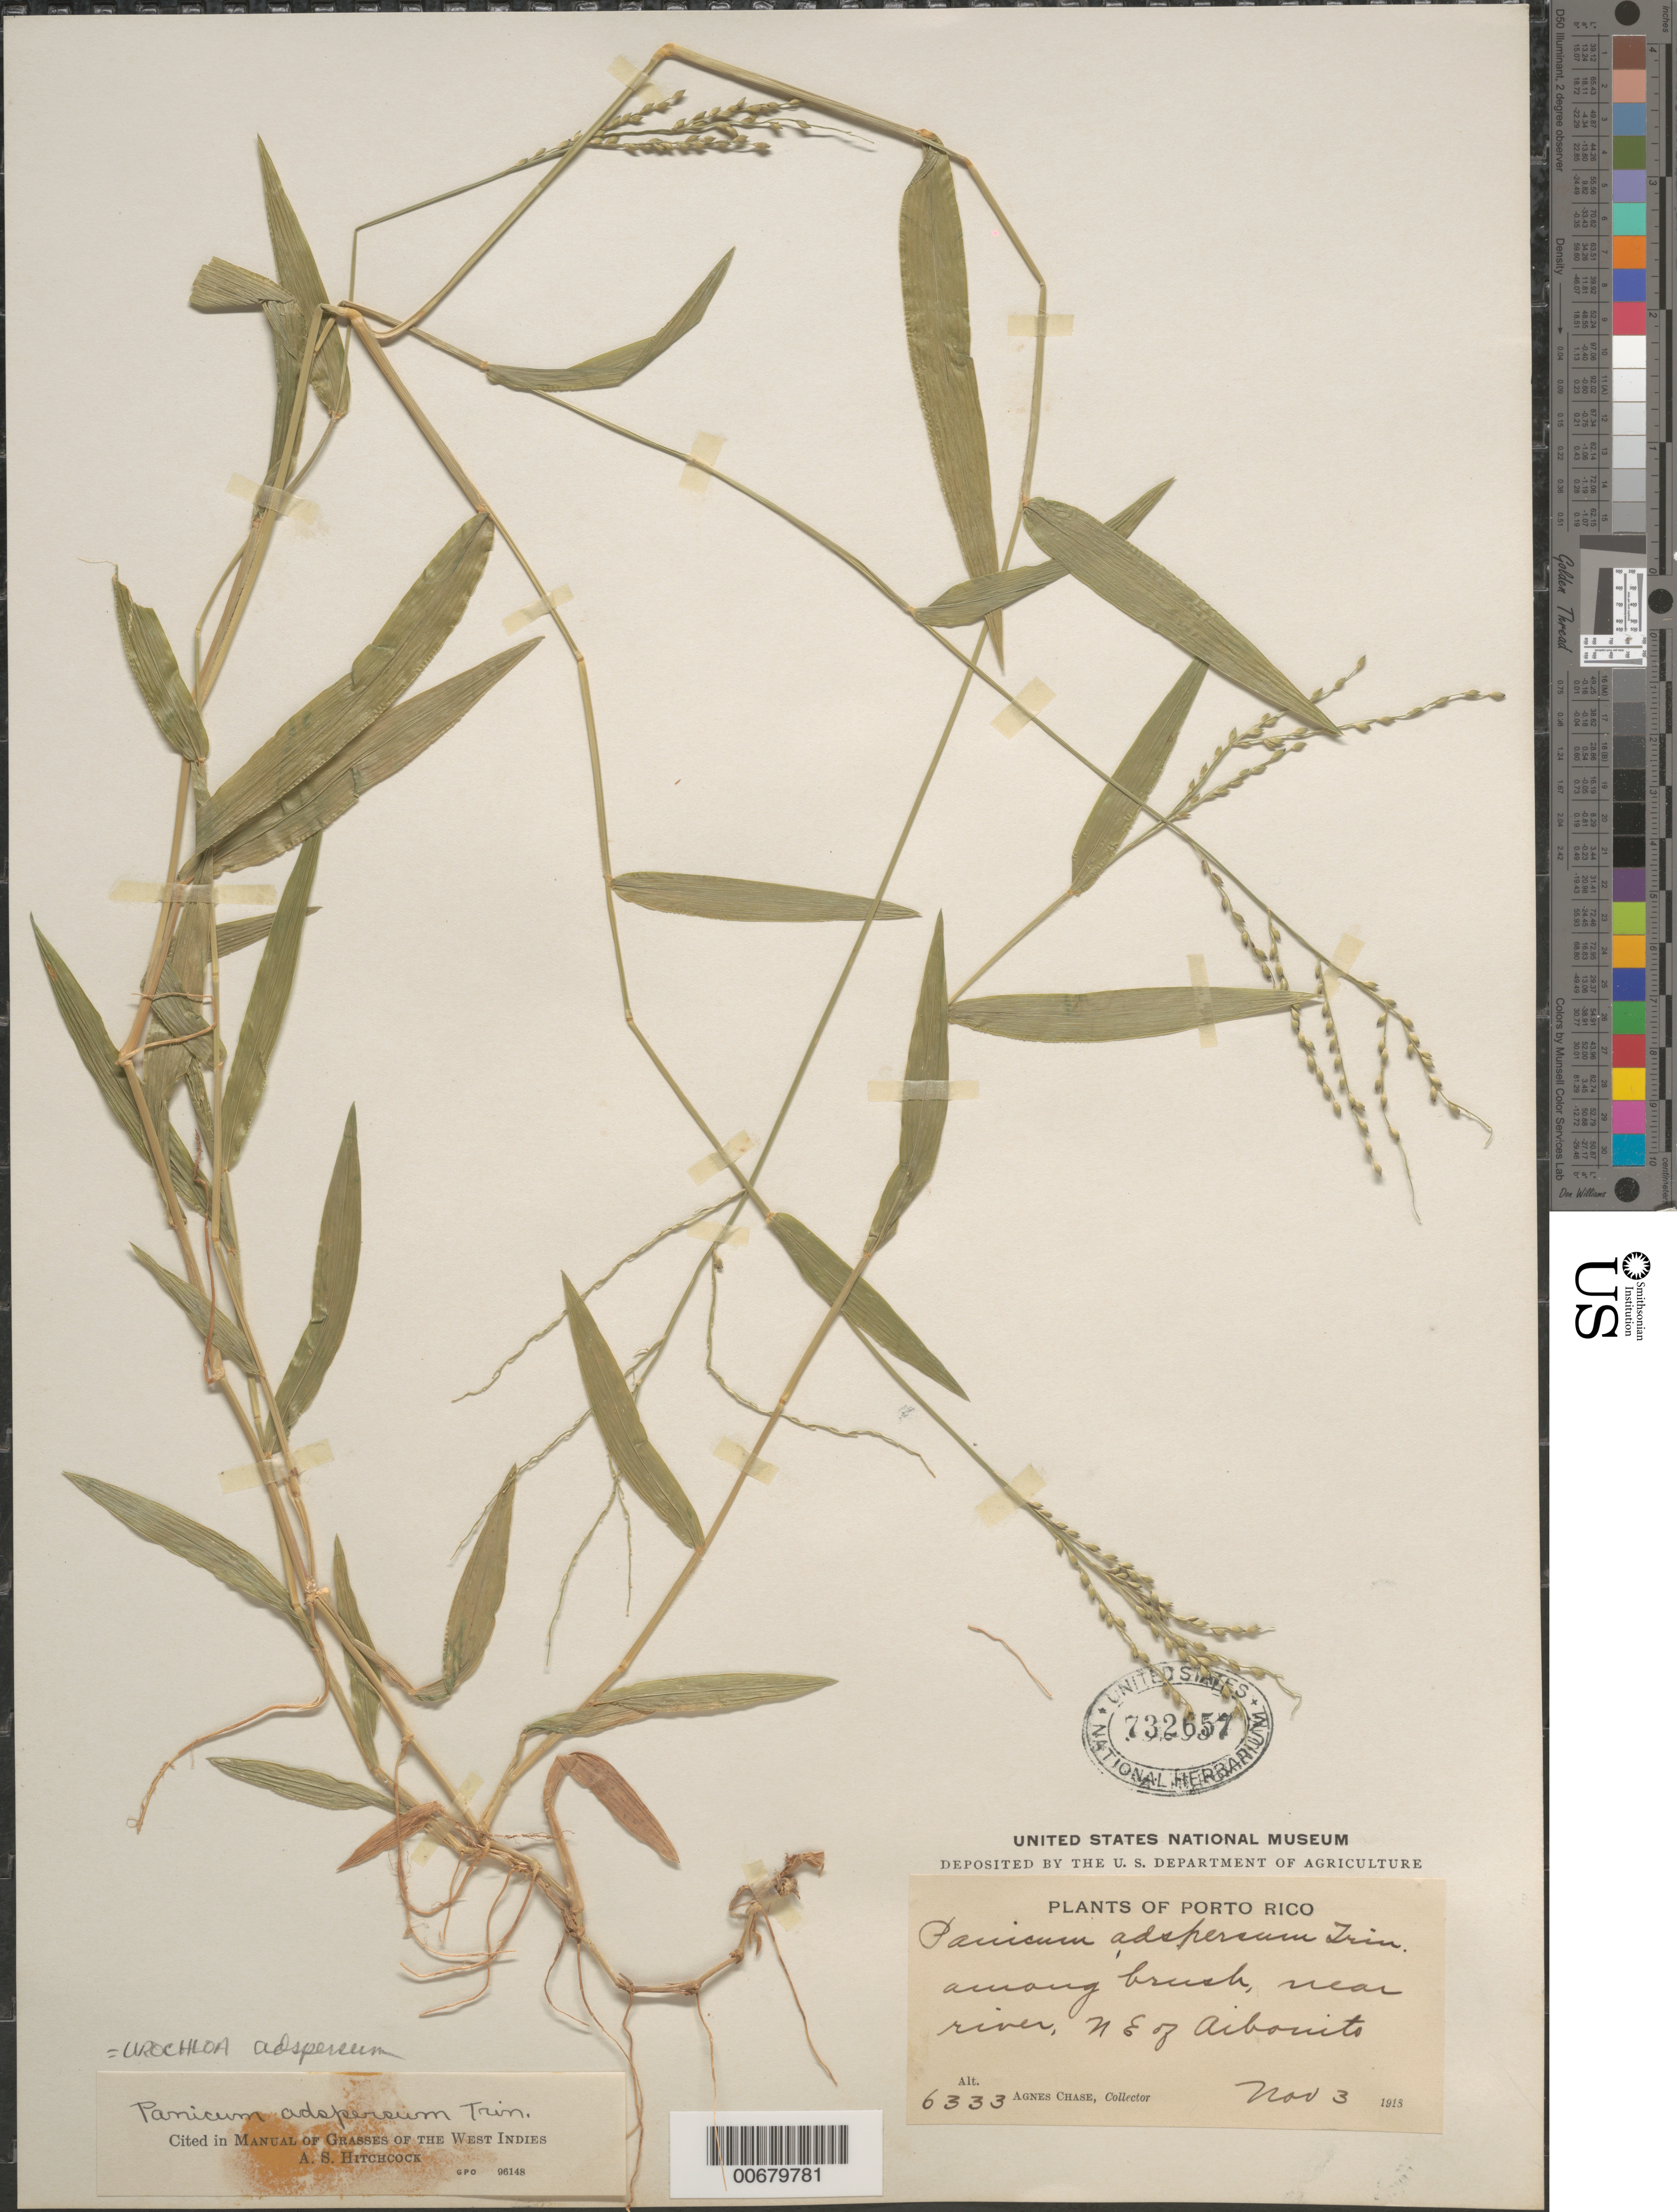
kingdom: Plantae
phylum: Tracheophyta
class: Liliopsida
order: Poales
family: Poaceae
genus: Urochloa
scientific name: Urochloa adspersa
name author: (Trin.) R.D. Webster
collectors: A. Chase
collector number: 6333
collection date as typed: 03 Nov 1913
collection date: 1913-11-03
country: Puerto Rico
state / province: Abonito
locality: Aibonito, NE of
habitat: Among brush, near river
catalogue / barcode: US 732657